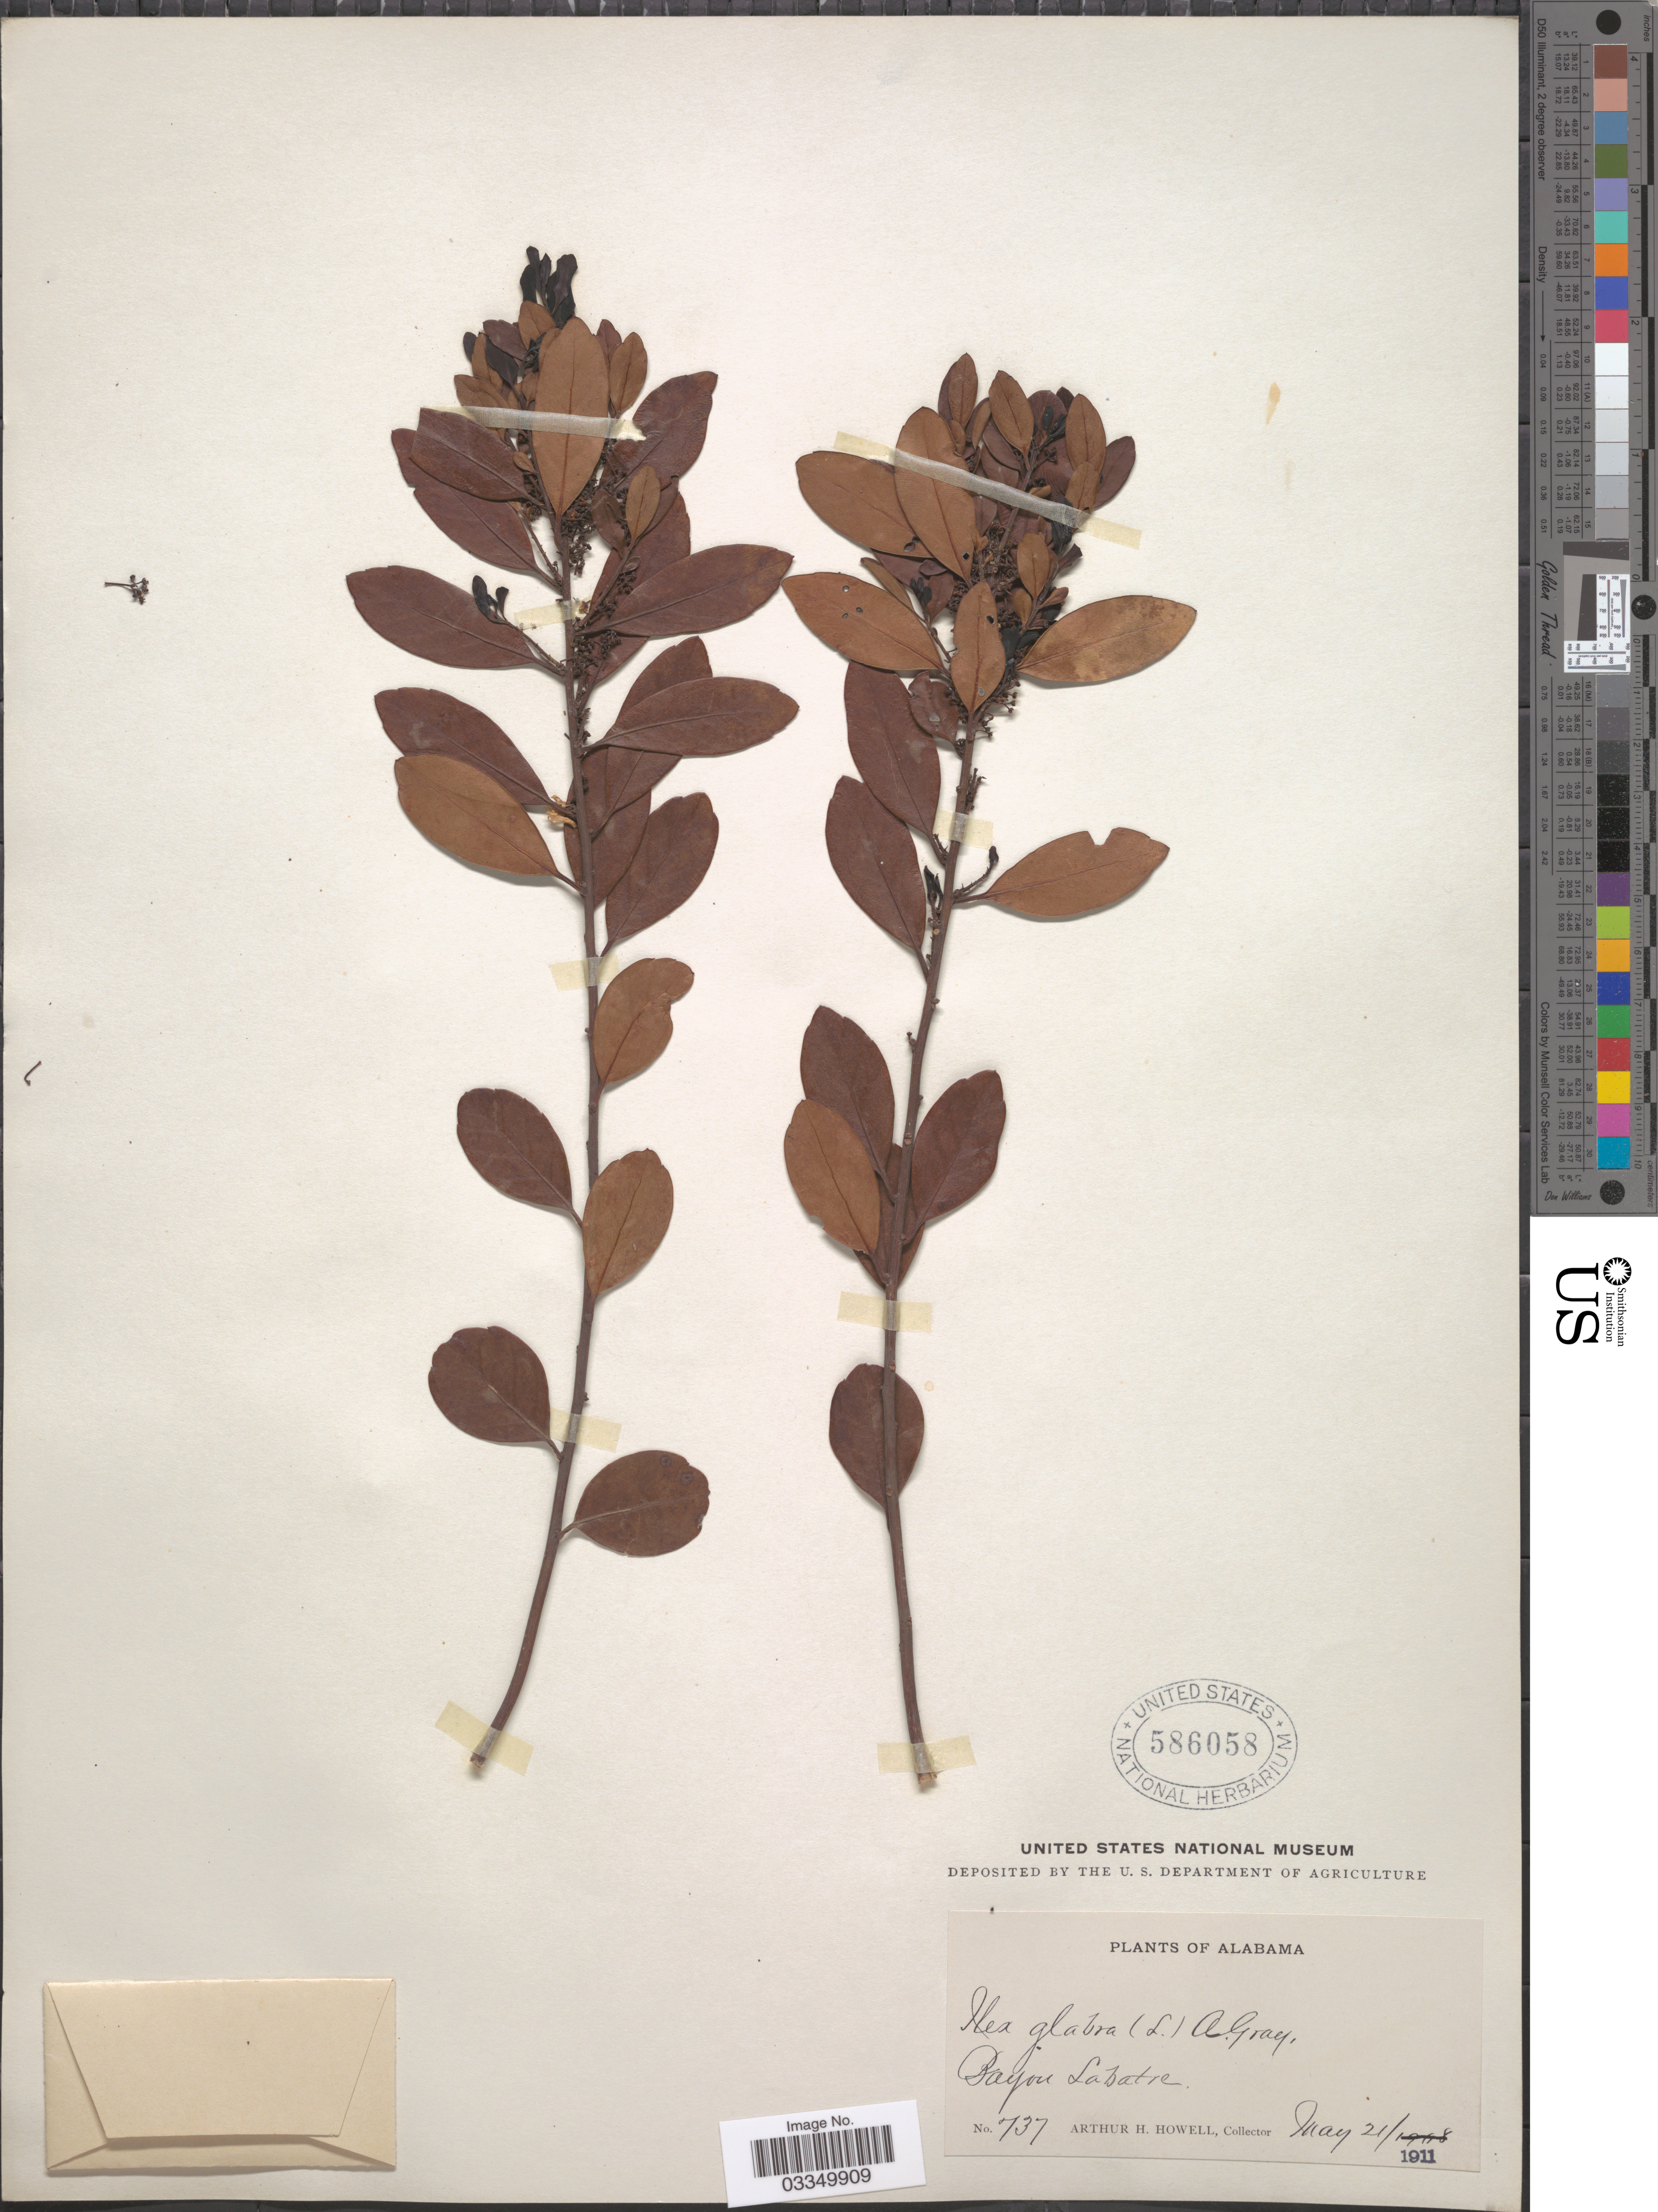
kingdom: Plantae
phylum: Tracheophyta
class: Magnoliopsida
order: Aquifoliales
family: Aquifoliaceae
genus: Ilex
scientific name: Ilex glabra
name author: (L.) A. Gray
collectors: A. Howell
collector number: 737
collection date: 1911-05-21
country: United States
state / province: Alabama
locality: Bayou Labatre.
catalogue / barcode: US 586058